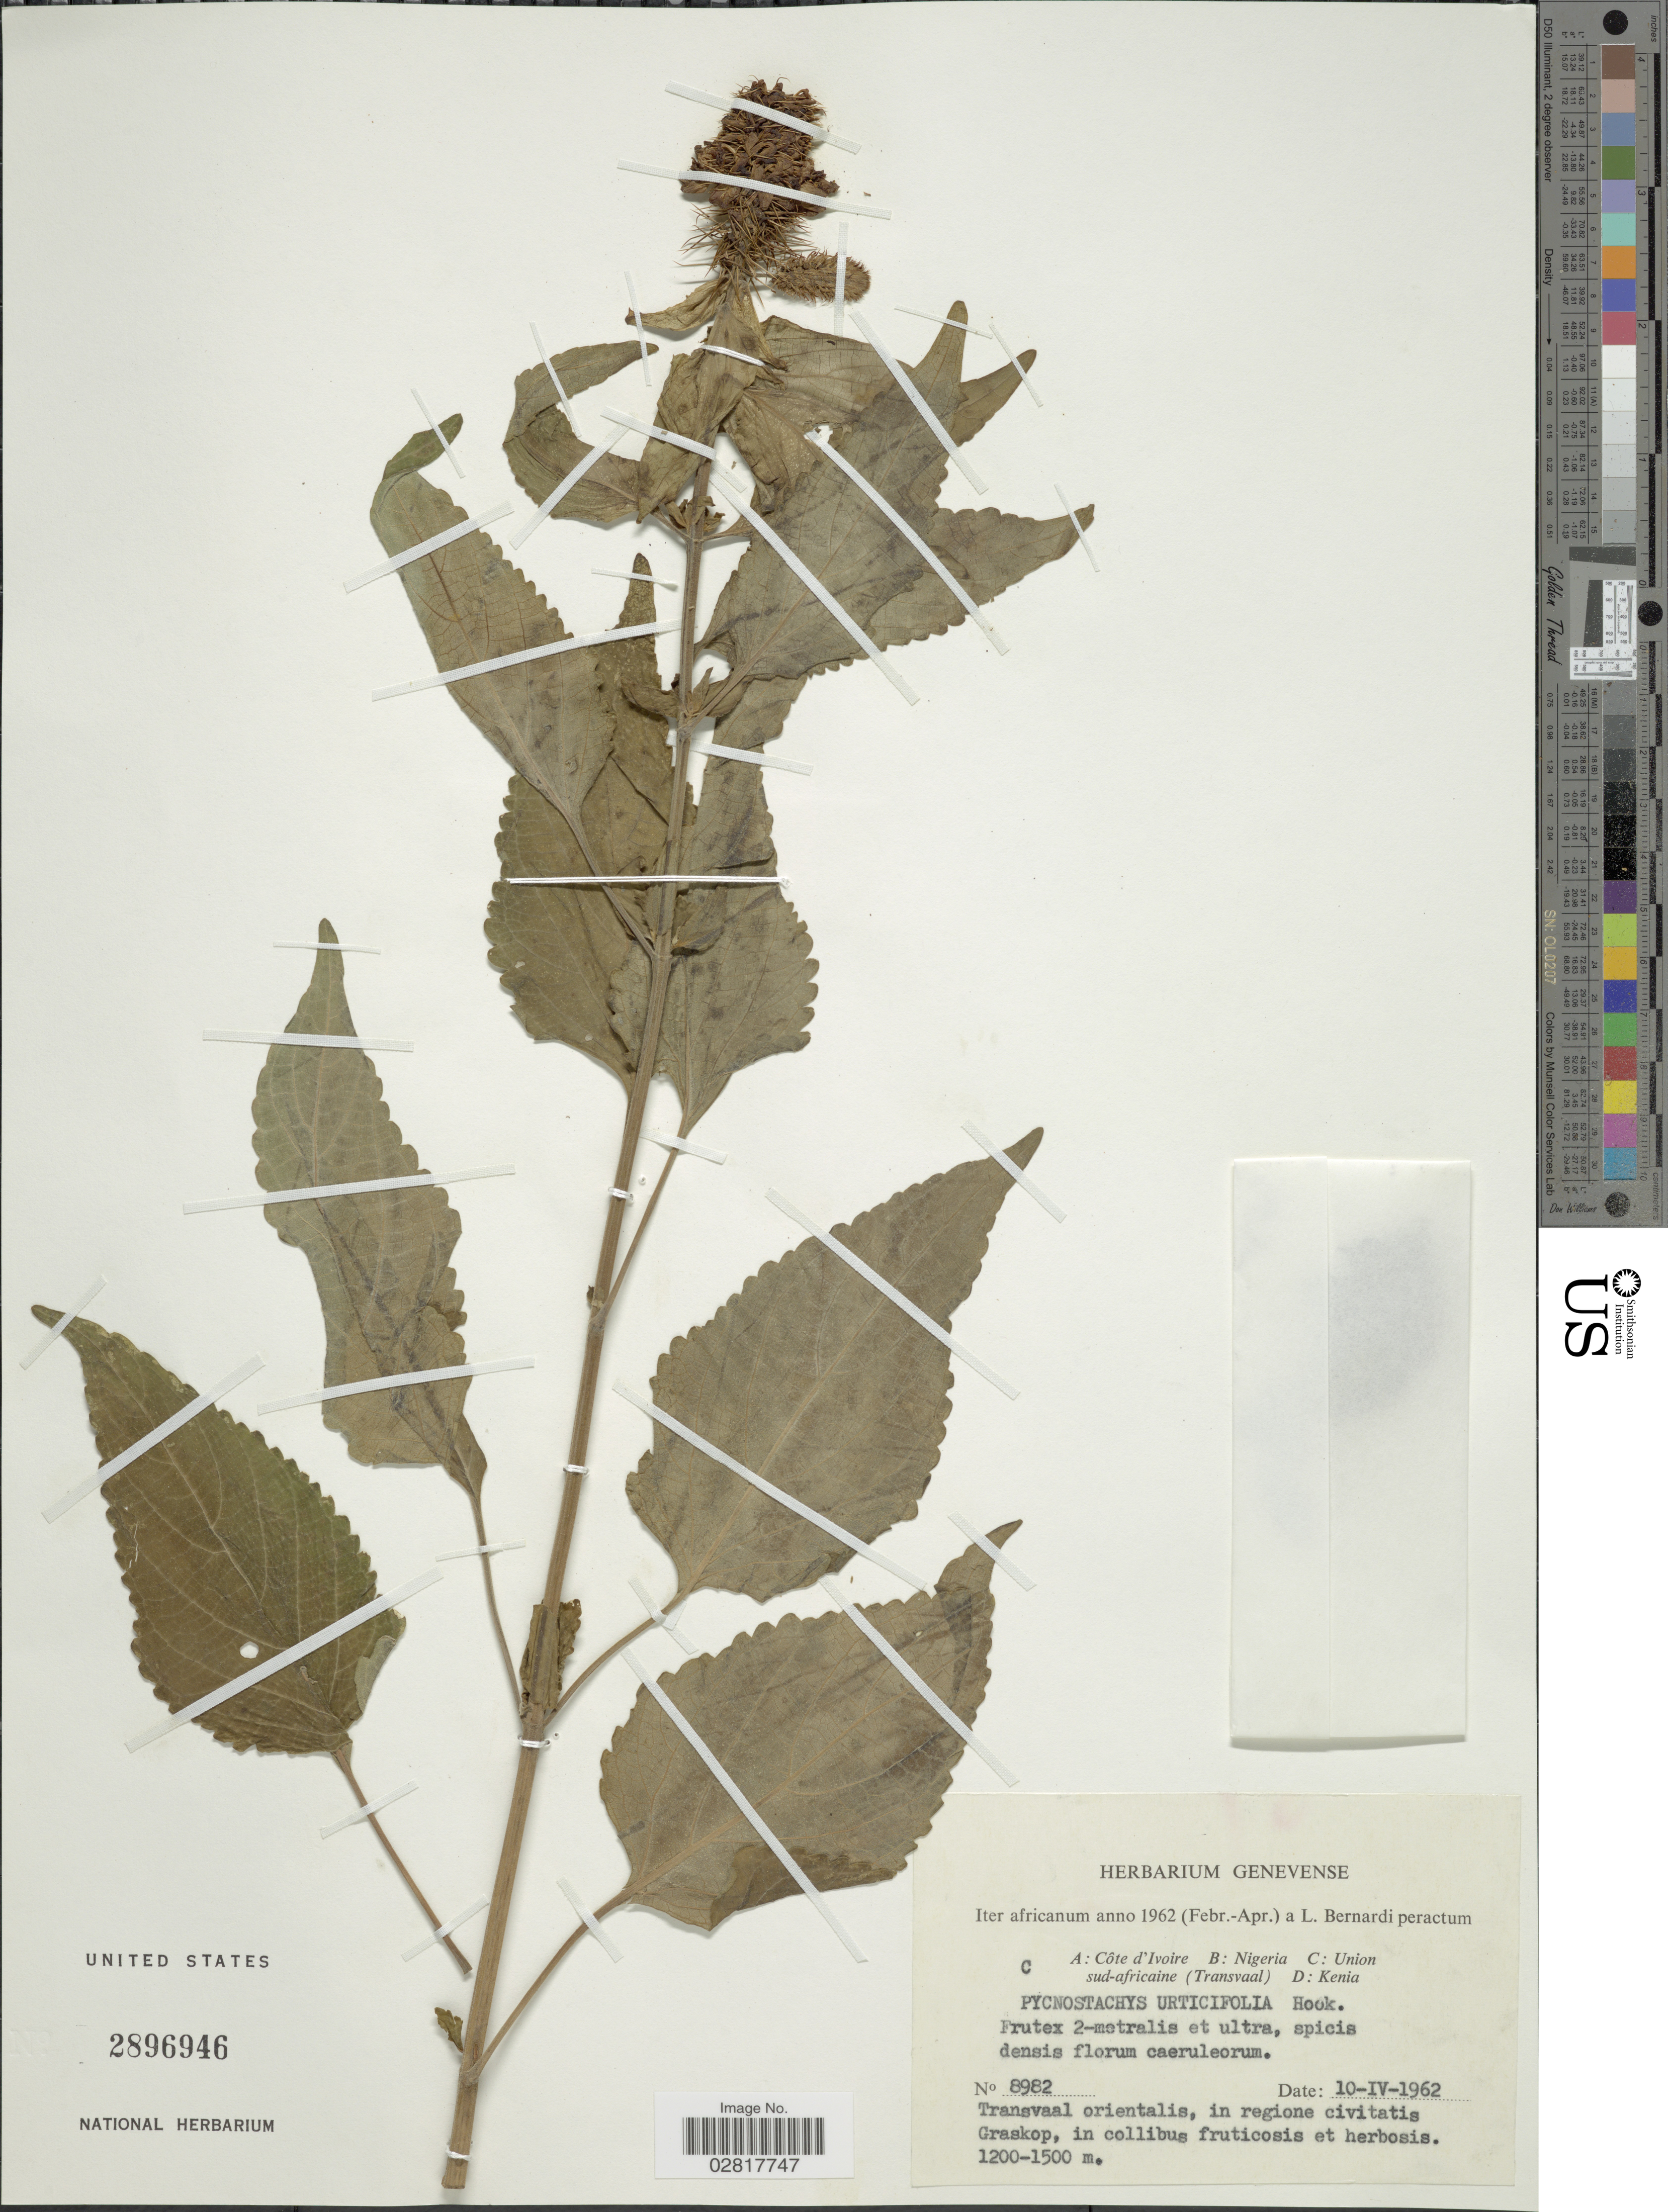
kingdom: Plantae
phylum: Tracheophyta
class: Magnoliopsida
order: Lamiales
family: Lamiaceae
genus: Pycnostachys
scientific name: Pycnostachys urticifolia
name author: Hook.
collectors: L. Bernardi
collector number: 8982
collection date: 1962-04-10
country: South Africa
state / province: Mpumalanga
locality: Transvaal orientalis, in regions civitatis Graskop, in collibus et herbosis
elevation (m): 1200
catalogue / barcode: US 2896946